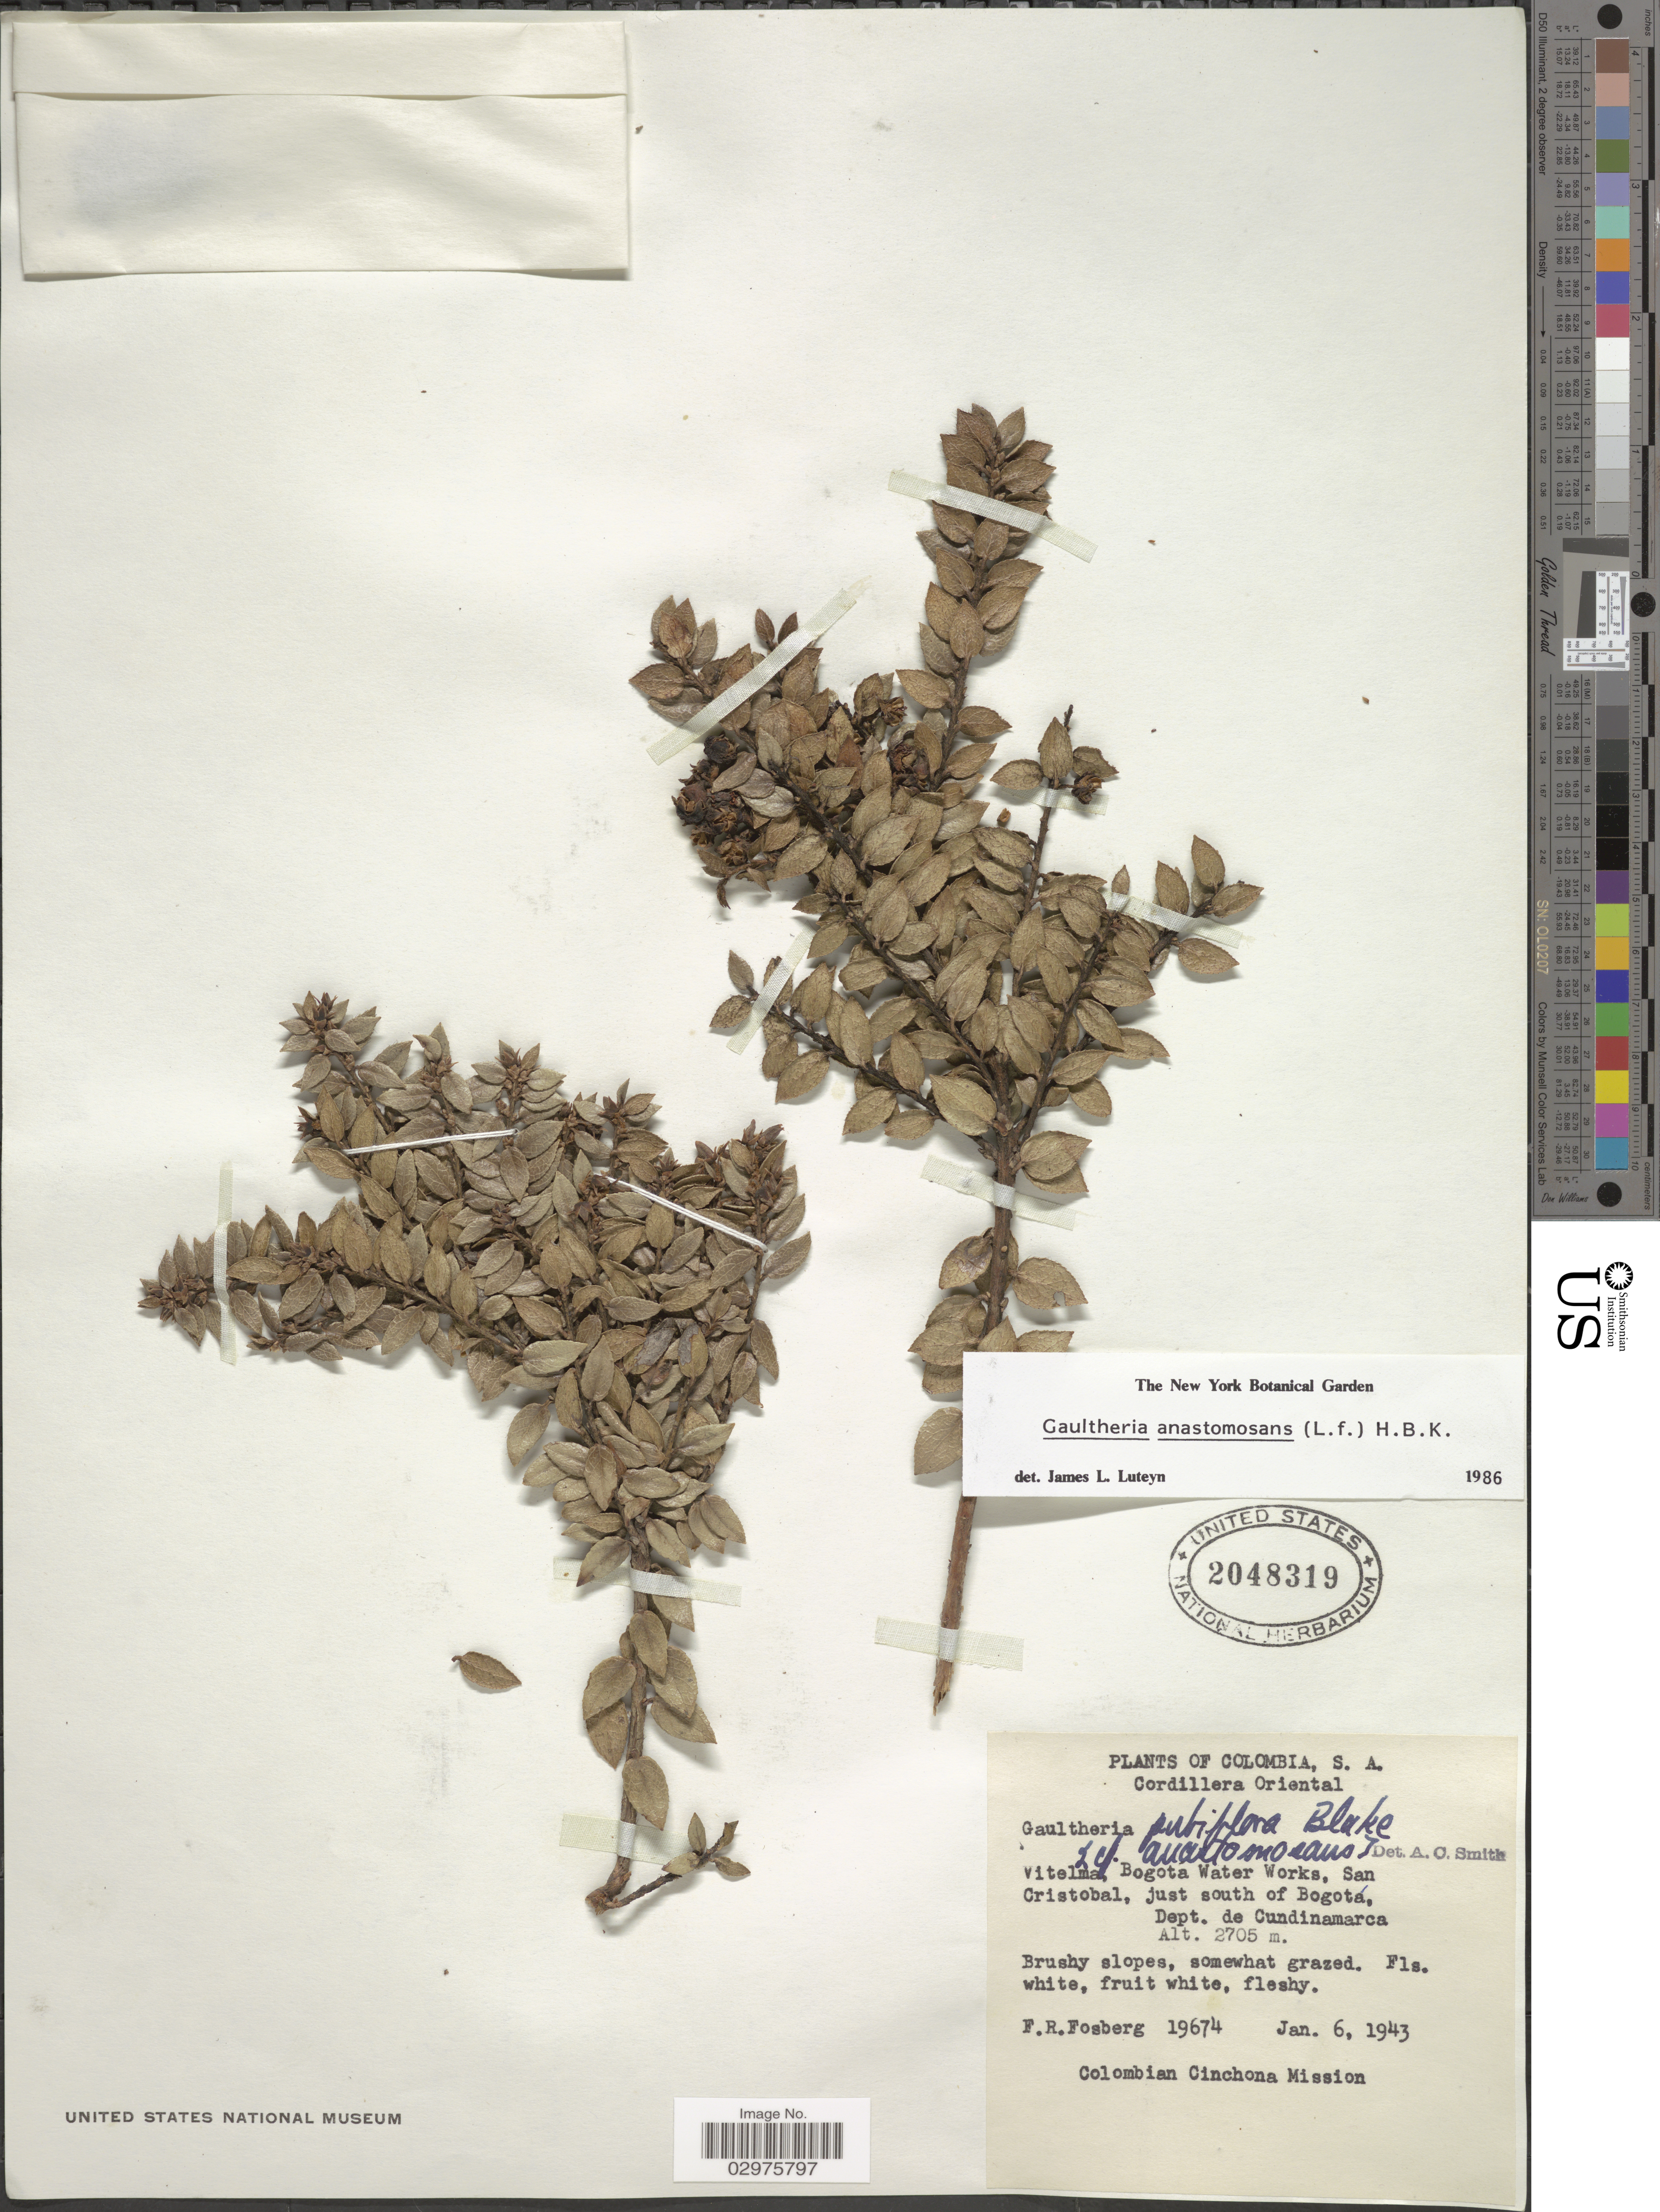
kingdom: Plantae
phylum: Tracheophyta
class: Magnoliopsida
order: Ericales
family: Ericaceae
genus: Gaultheria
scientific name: Gaultheria anastomosans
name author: (L. f.) Kunth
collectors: F. R. Fosberg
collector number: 19674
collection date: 1943-01-06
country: Colombia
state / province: Cundinamarca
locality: Vitelma Bogota Water Works. San Cristobal, just south of Bogotá, Dept. de Cundinamarca.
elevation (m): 2705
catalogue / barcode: US 2048319